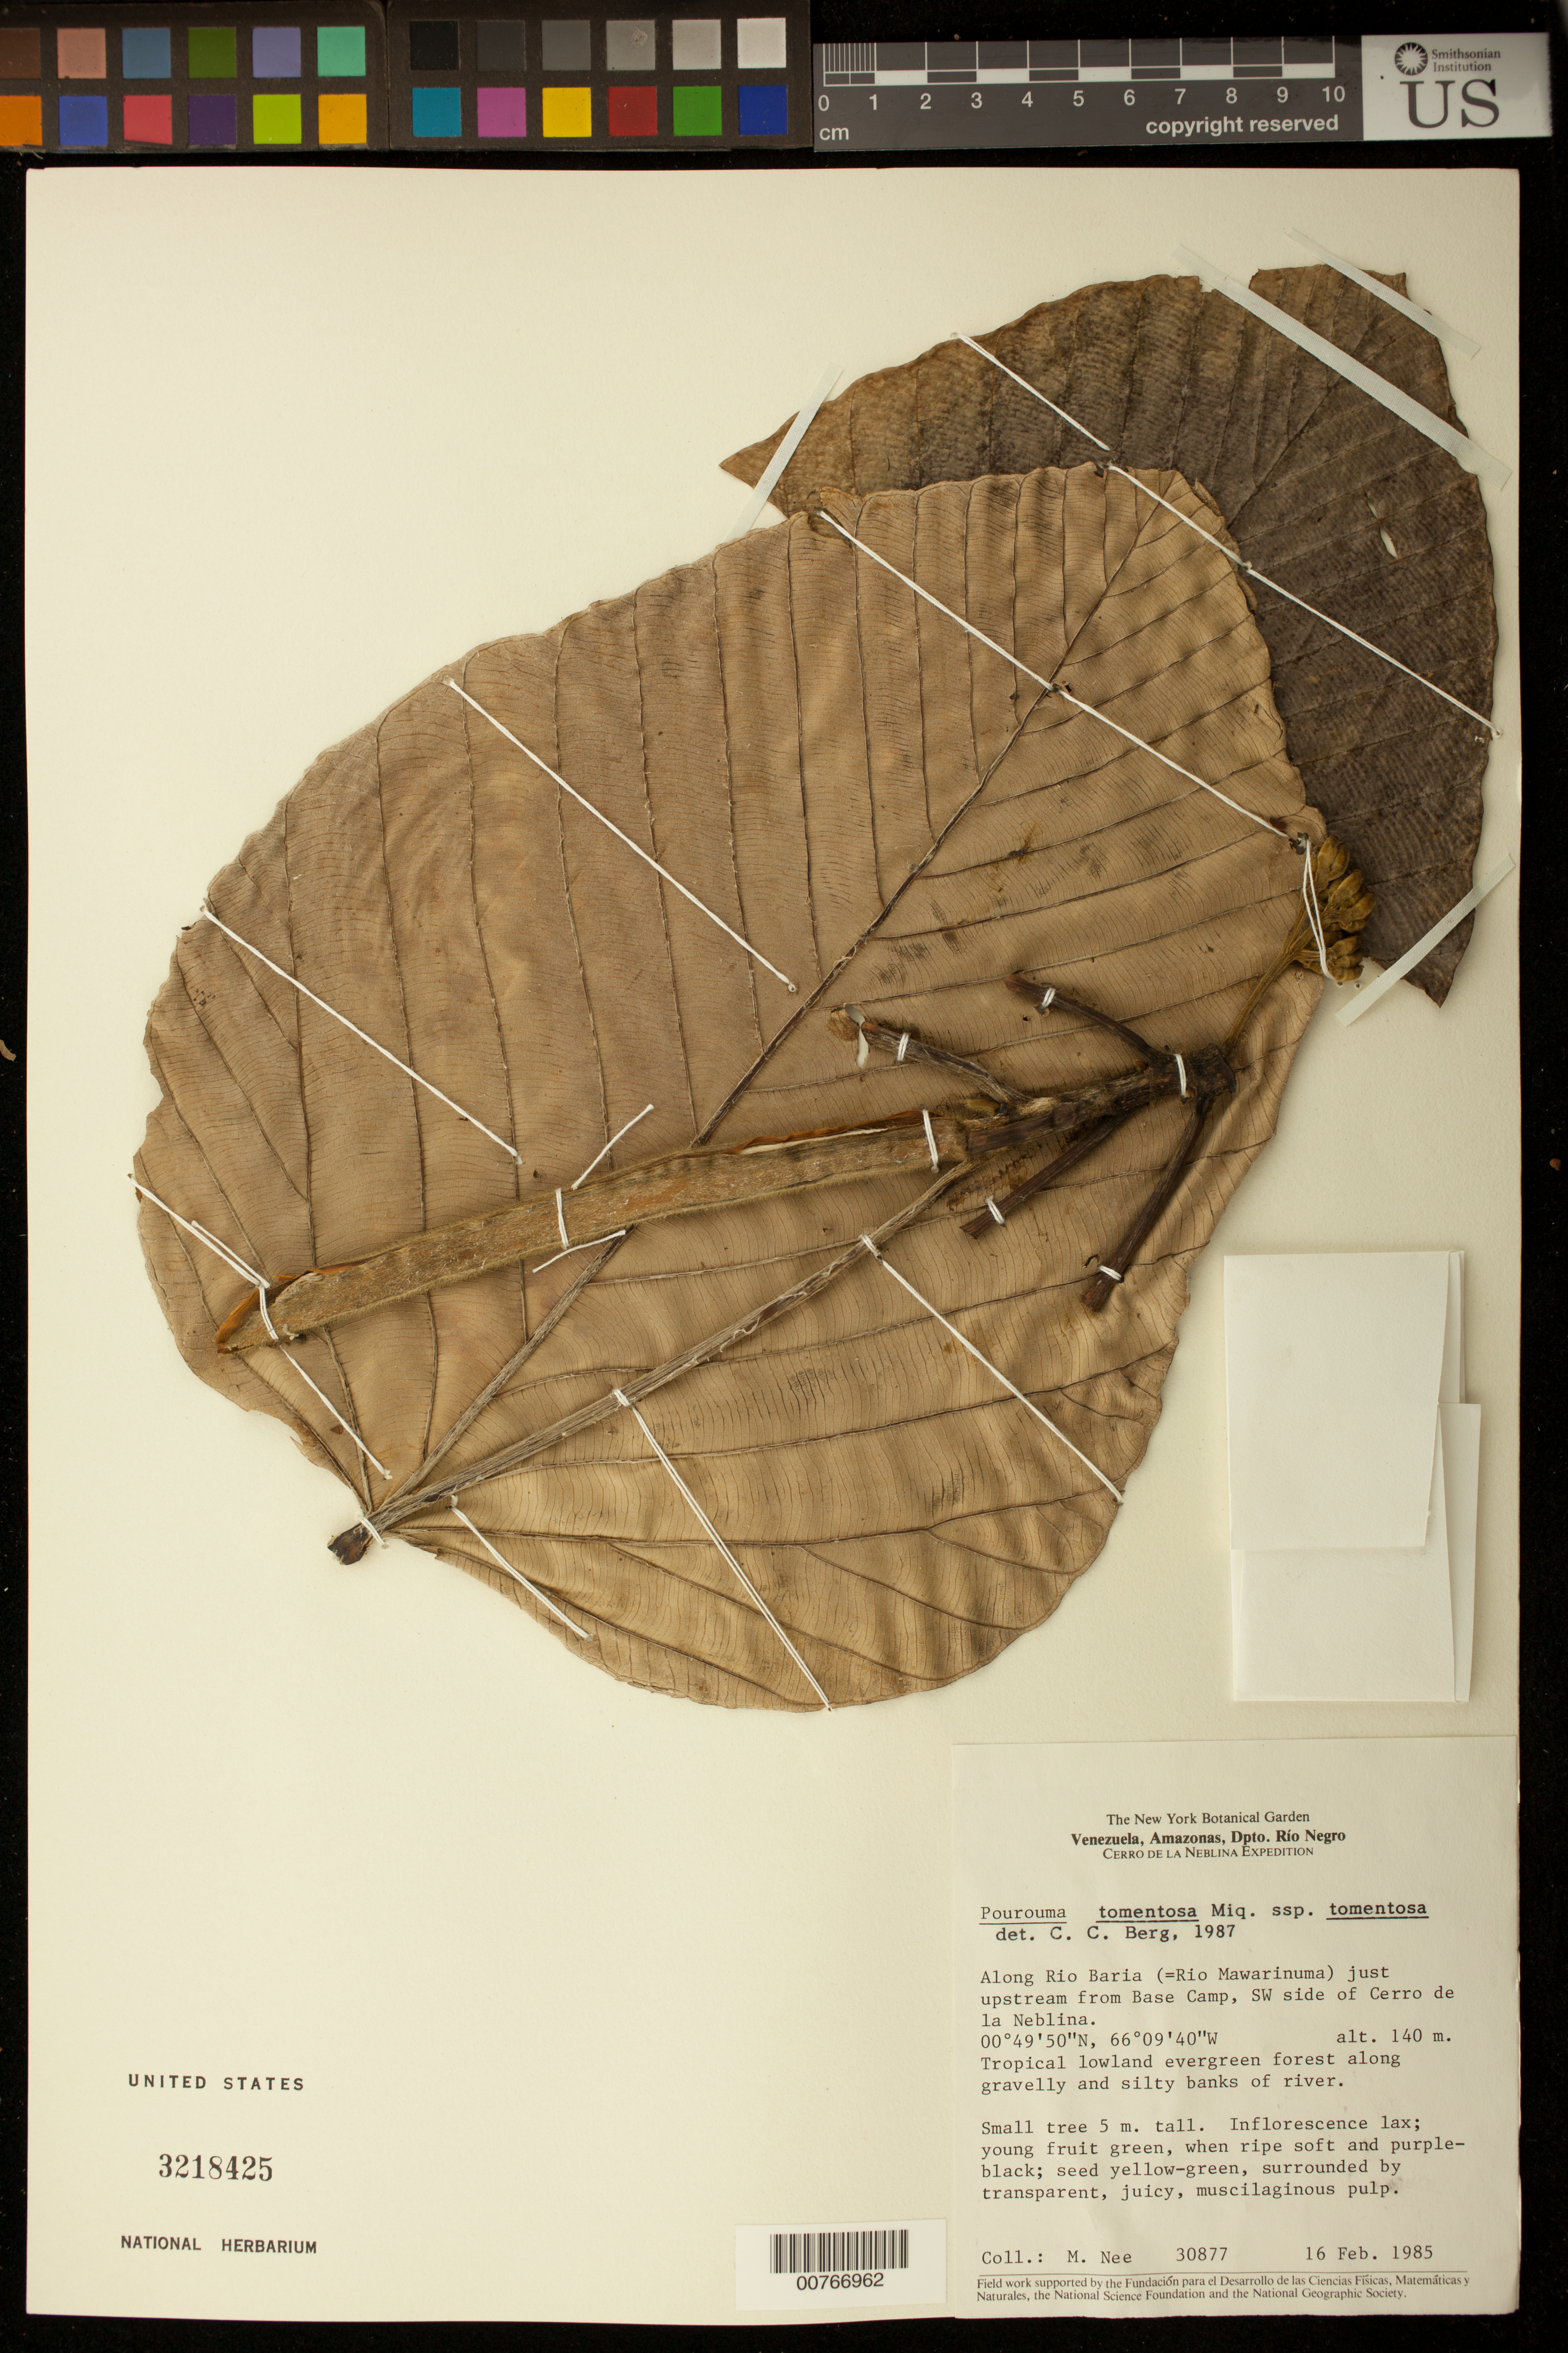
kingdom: Plantae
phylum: Tracheophyta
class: Magnoliopsida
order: Rosales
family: Urticaceae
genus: Pourouma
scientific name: Pourouma tomentosa subsp. tomentosa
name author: Mart. ex Miq.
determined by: Berg, C. C.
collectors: M. Nee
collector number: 30877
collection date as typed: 16-Feb-85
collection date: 1985-02-16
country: Venezuela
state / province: Amazonas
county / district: Río Negro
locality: Río Baria (Río Mawarinuma) just upstream from Base Camp, SW side of Cerro de la Neblina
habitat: Tropical lowland evergreen forest along gravelly, silty banks of river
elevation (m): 140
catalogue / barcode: US 3218425